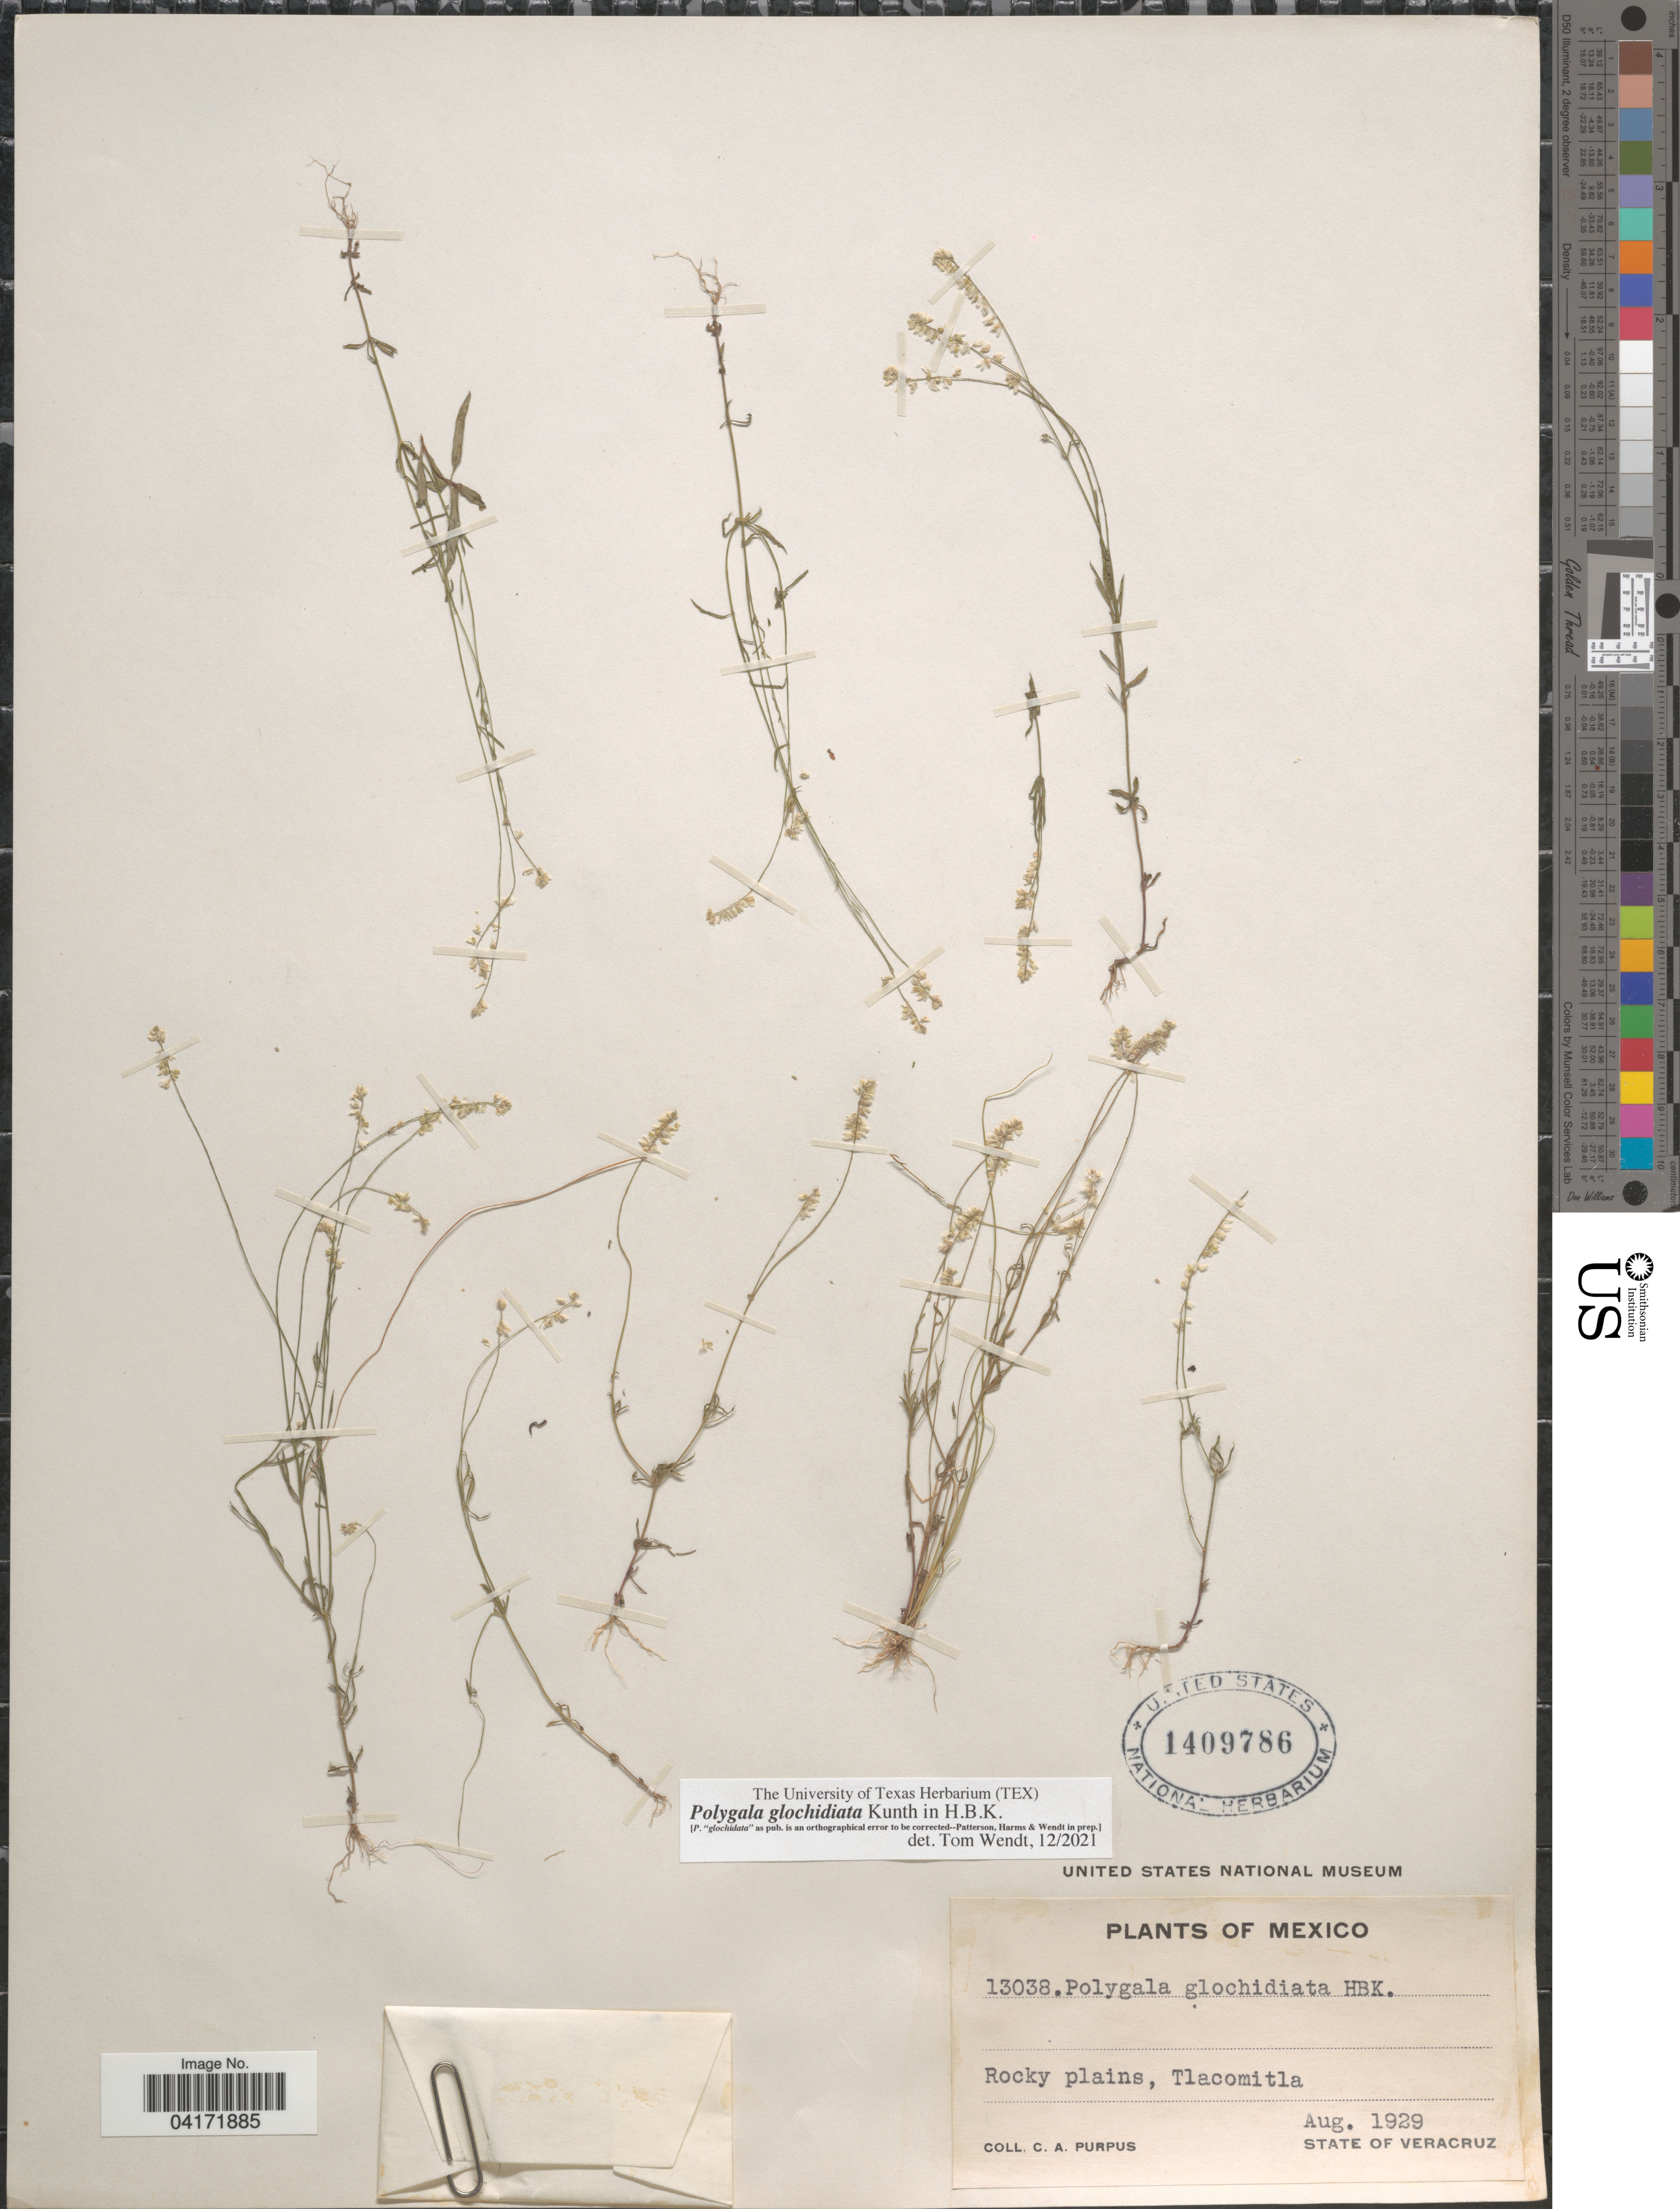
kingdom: Plantae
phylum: Tracheophyta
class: Magnoliopsida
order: Fabales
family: Polygalaceae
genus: Polygala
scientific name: Polygala glochidiata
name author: Kunth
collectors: C. A. Purpus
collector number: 13038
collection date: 1929-08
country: Mexico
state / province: Veracruz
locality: Tlacomitla. State of Veracruz.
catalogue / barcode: US 1409786